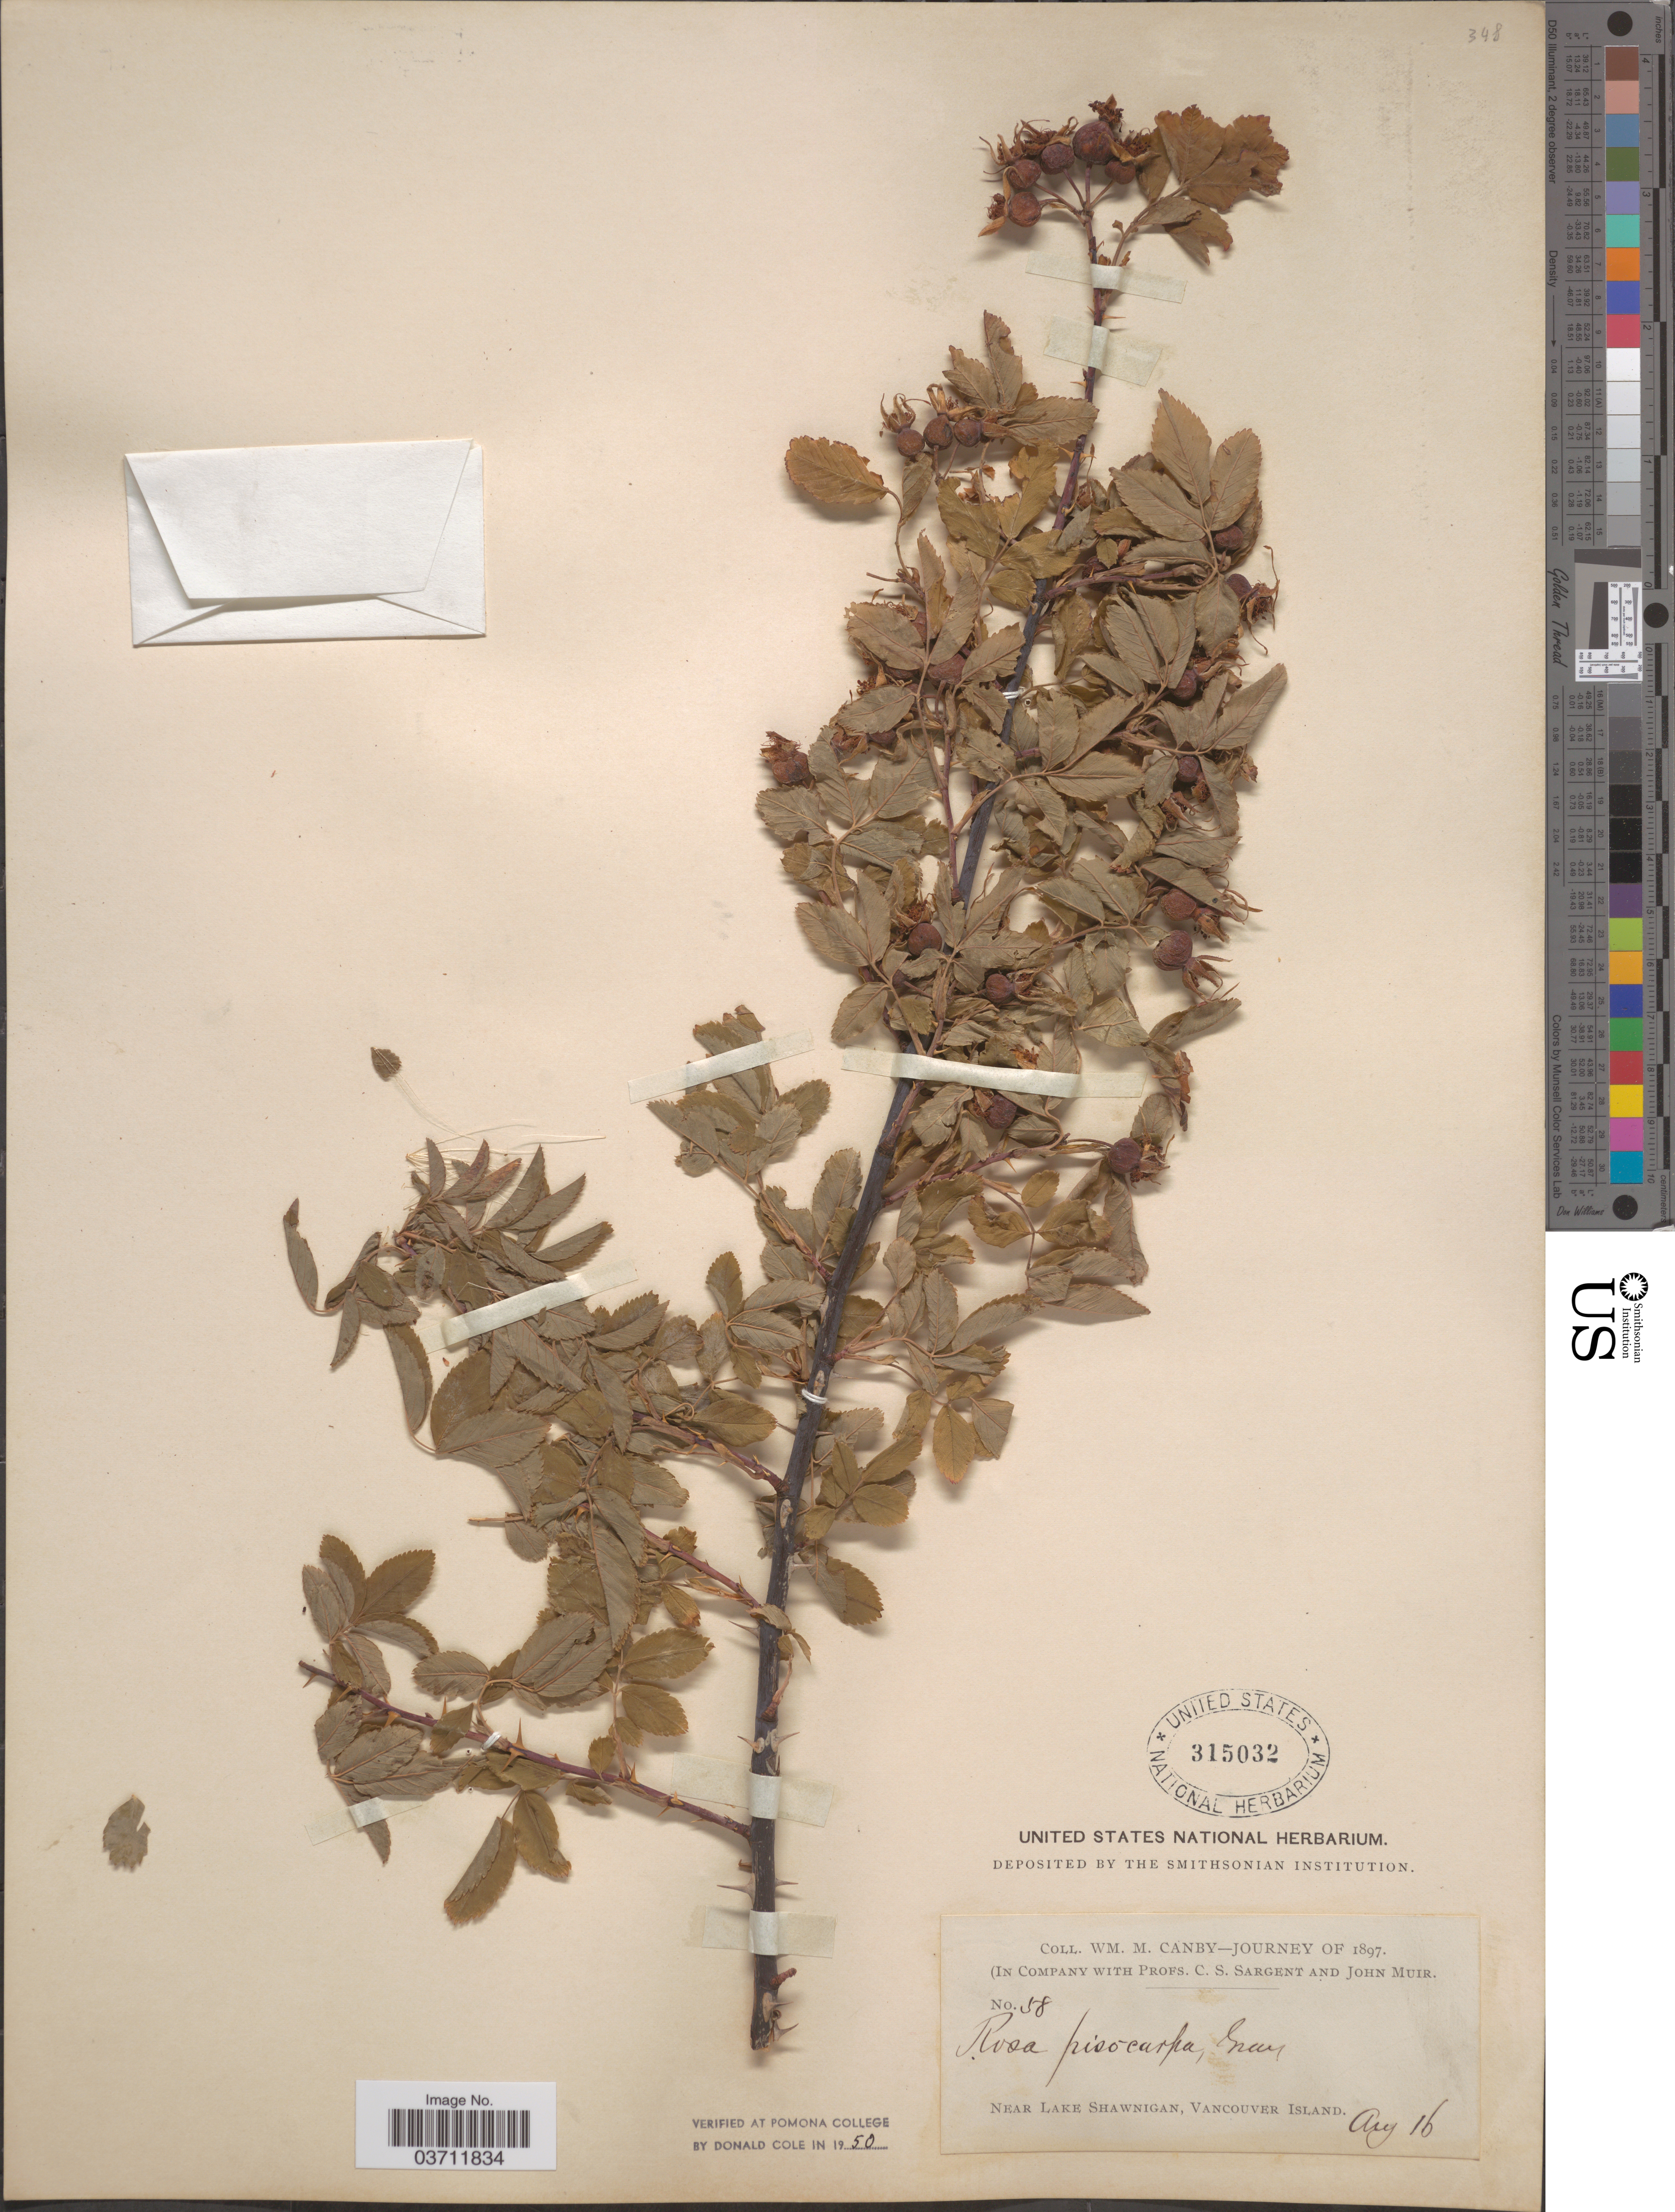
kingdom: Plantae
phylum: Tracheophyta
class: Magnoliopsida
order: Rosales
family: Rosaceae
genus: Rosa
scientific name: Rosa pisocarpa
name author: A. Gray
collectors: W. M. Canby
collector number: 58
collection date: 1897-08-16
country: Canada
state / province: British Columbia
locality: Near Lake Shawnigan, Vancouver Island.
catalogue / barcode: US 315032